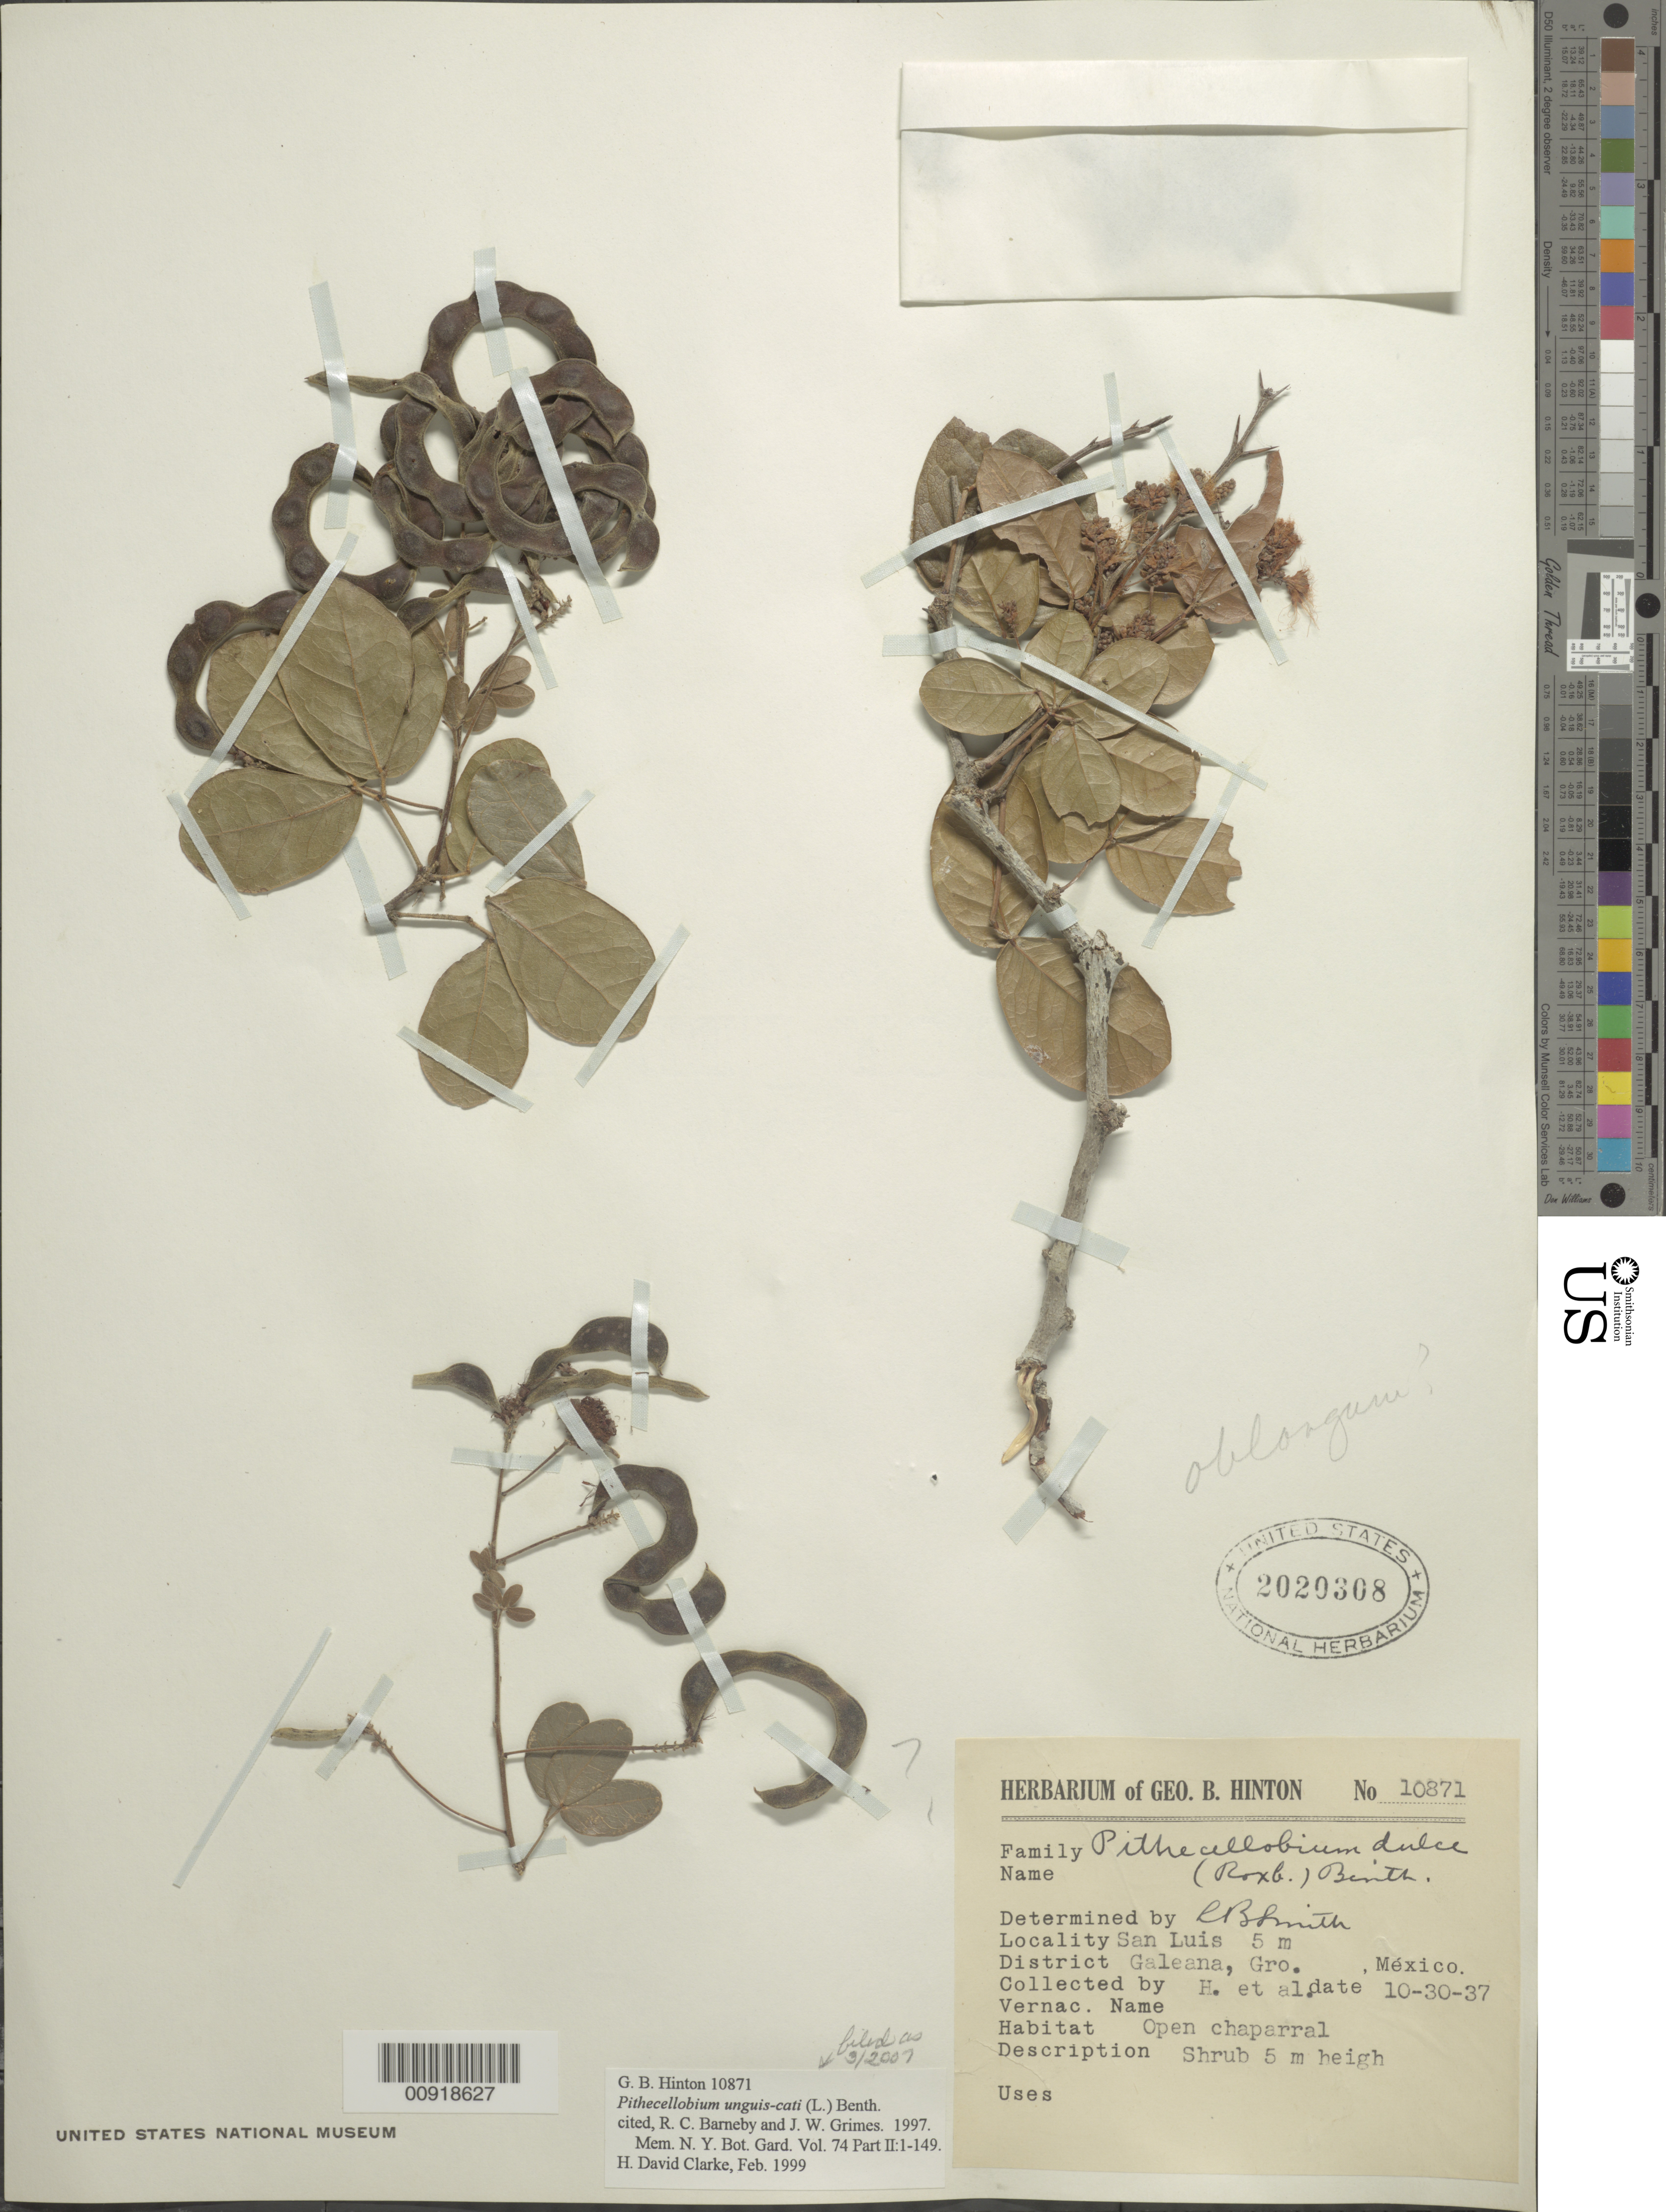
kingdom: Plantae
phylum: Tracheophyta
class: Magnoliopsida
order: Fabales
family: Fabaceae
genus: Pithecellobium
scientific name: Pithecellobium unguis-cati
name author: (L.) Benth.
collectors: G. B. Hinton & et al.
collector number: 10871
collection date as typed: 30 Oct 1937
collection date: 1937-10-30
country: Mexico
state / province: Guerrero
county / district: Galeana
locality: San Luis, District Galeana, Guerrero.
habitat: Open chaparral.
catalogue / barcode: US 2020308